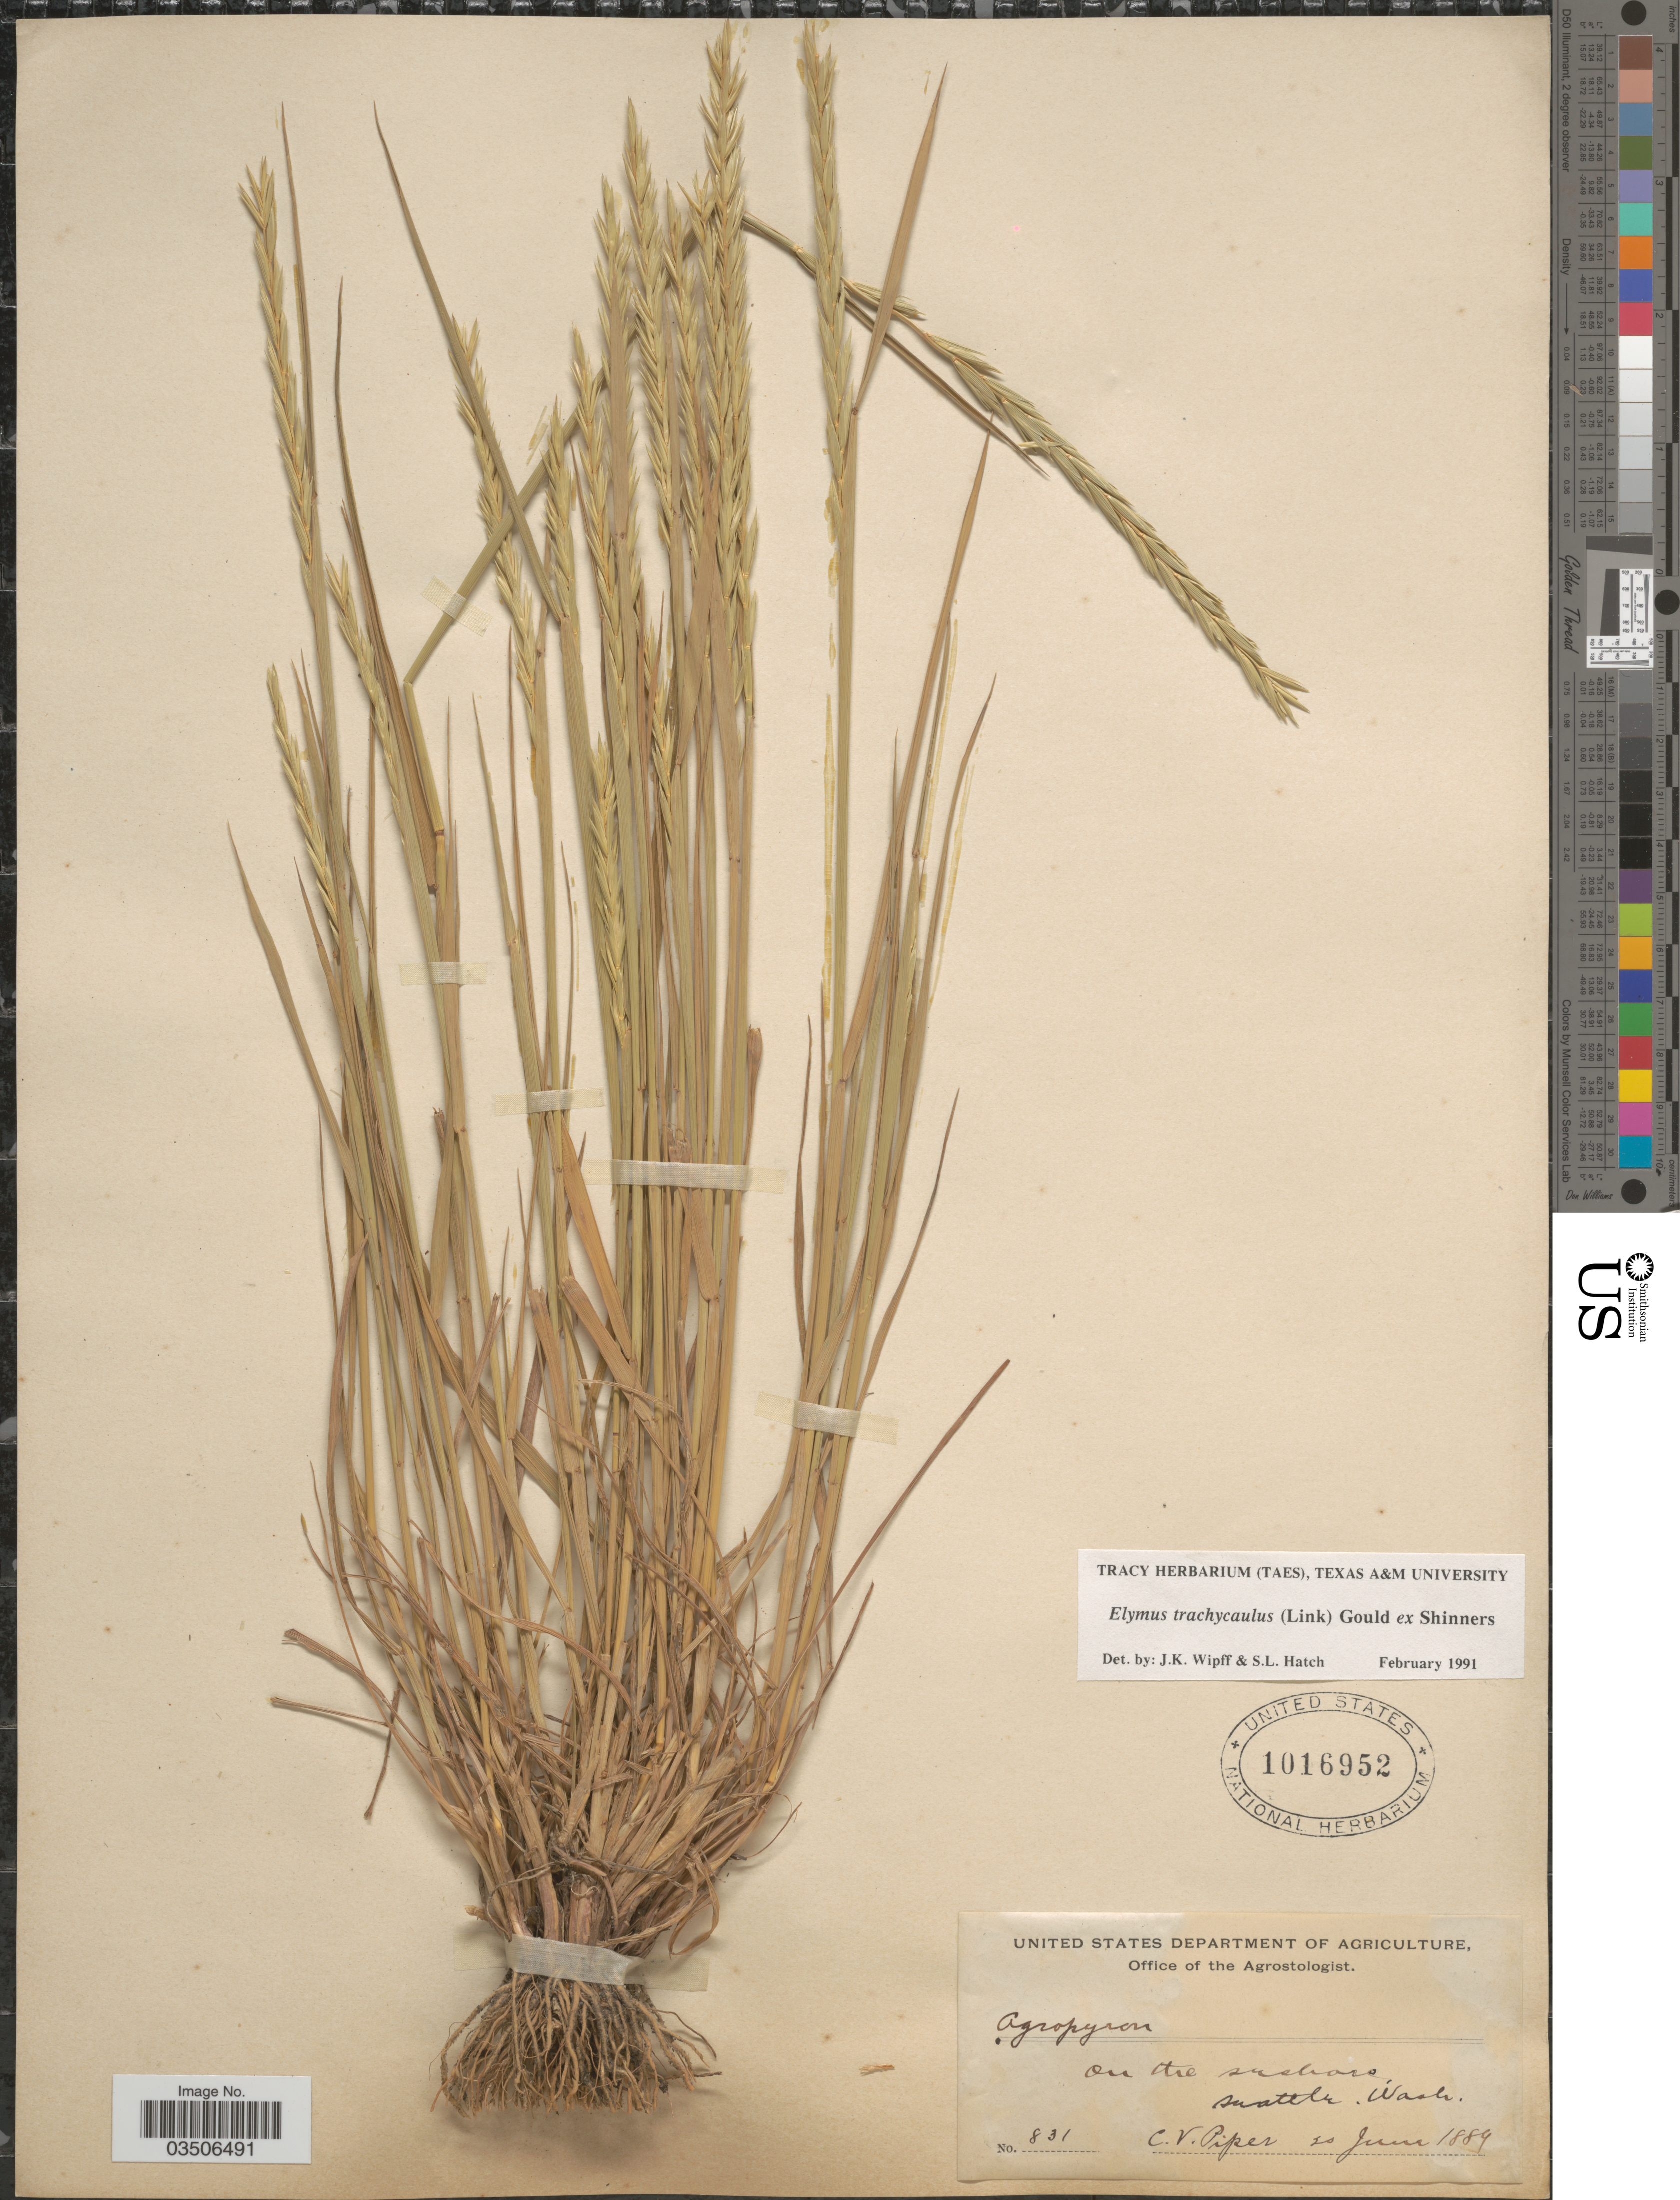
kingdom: Plantae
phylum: Tracheophyta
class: Liliopsida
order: Poales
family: Poaceae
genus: Elymus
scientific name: Elymus trachycaulus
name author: (Link) Gould ex Shinners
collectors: C. V. Piper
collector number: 831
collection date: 1889-06-20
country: United States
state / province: Washington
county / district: King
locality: Seattle.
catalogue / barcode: US 1016952